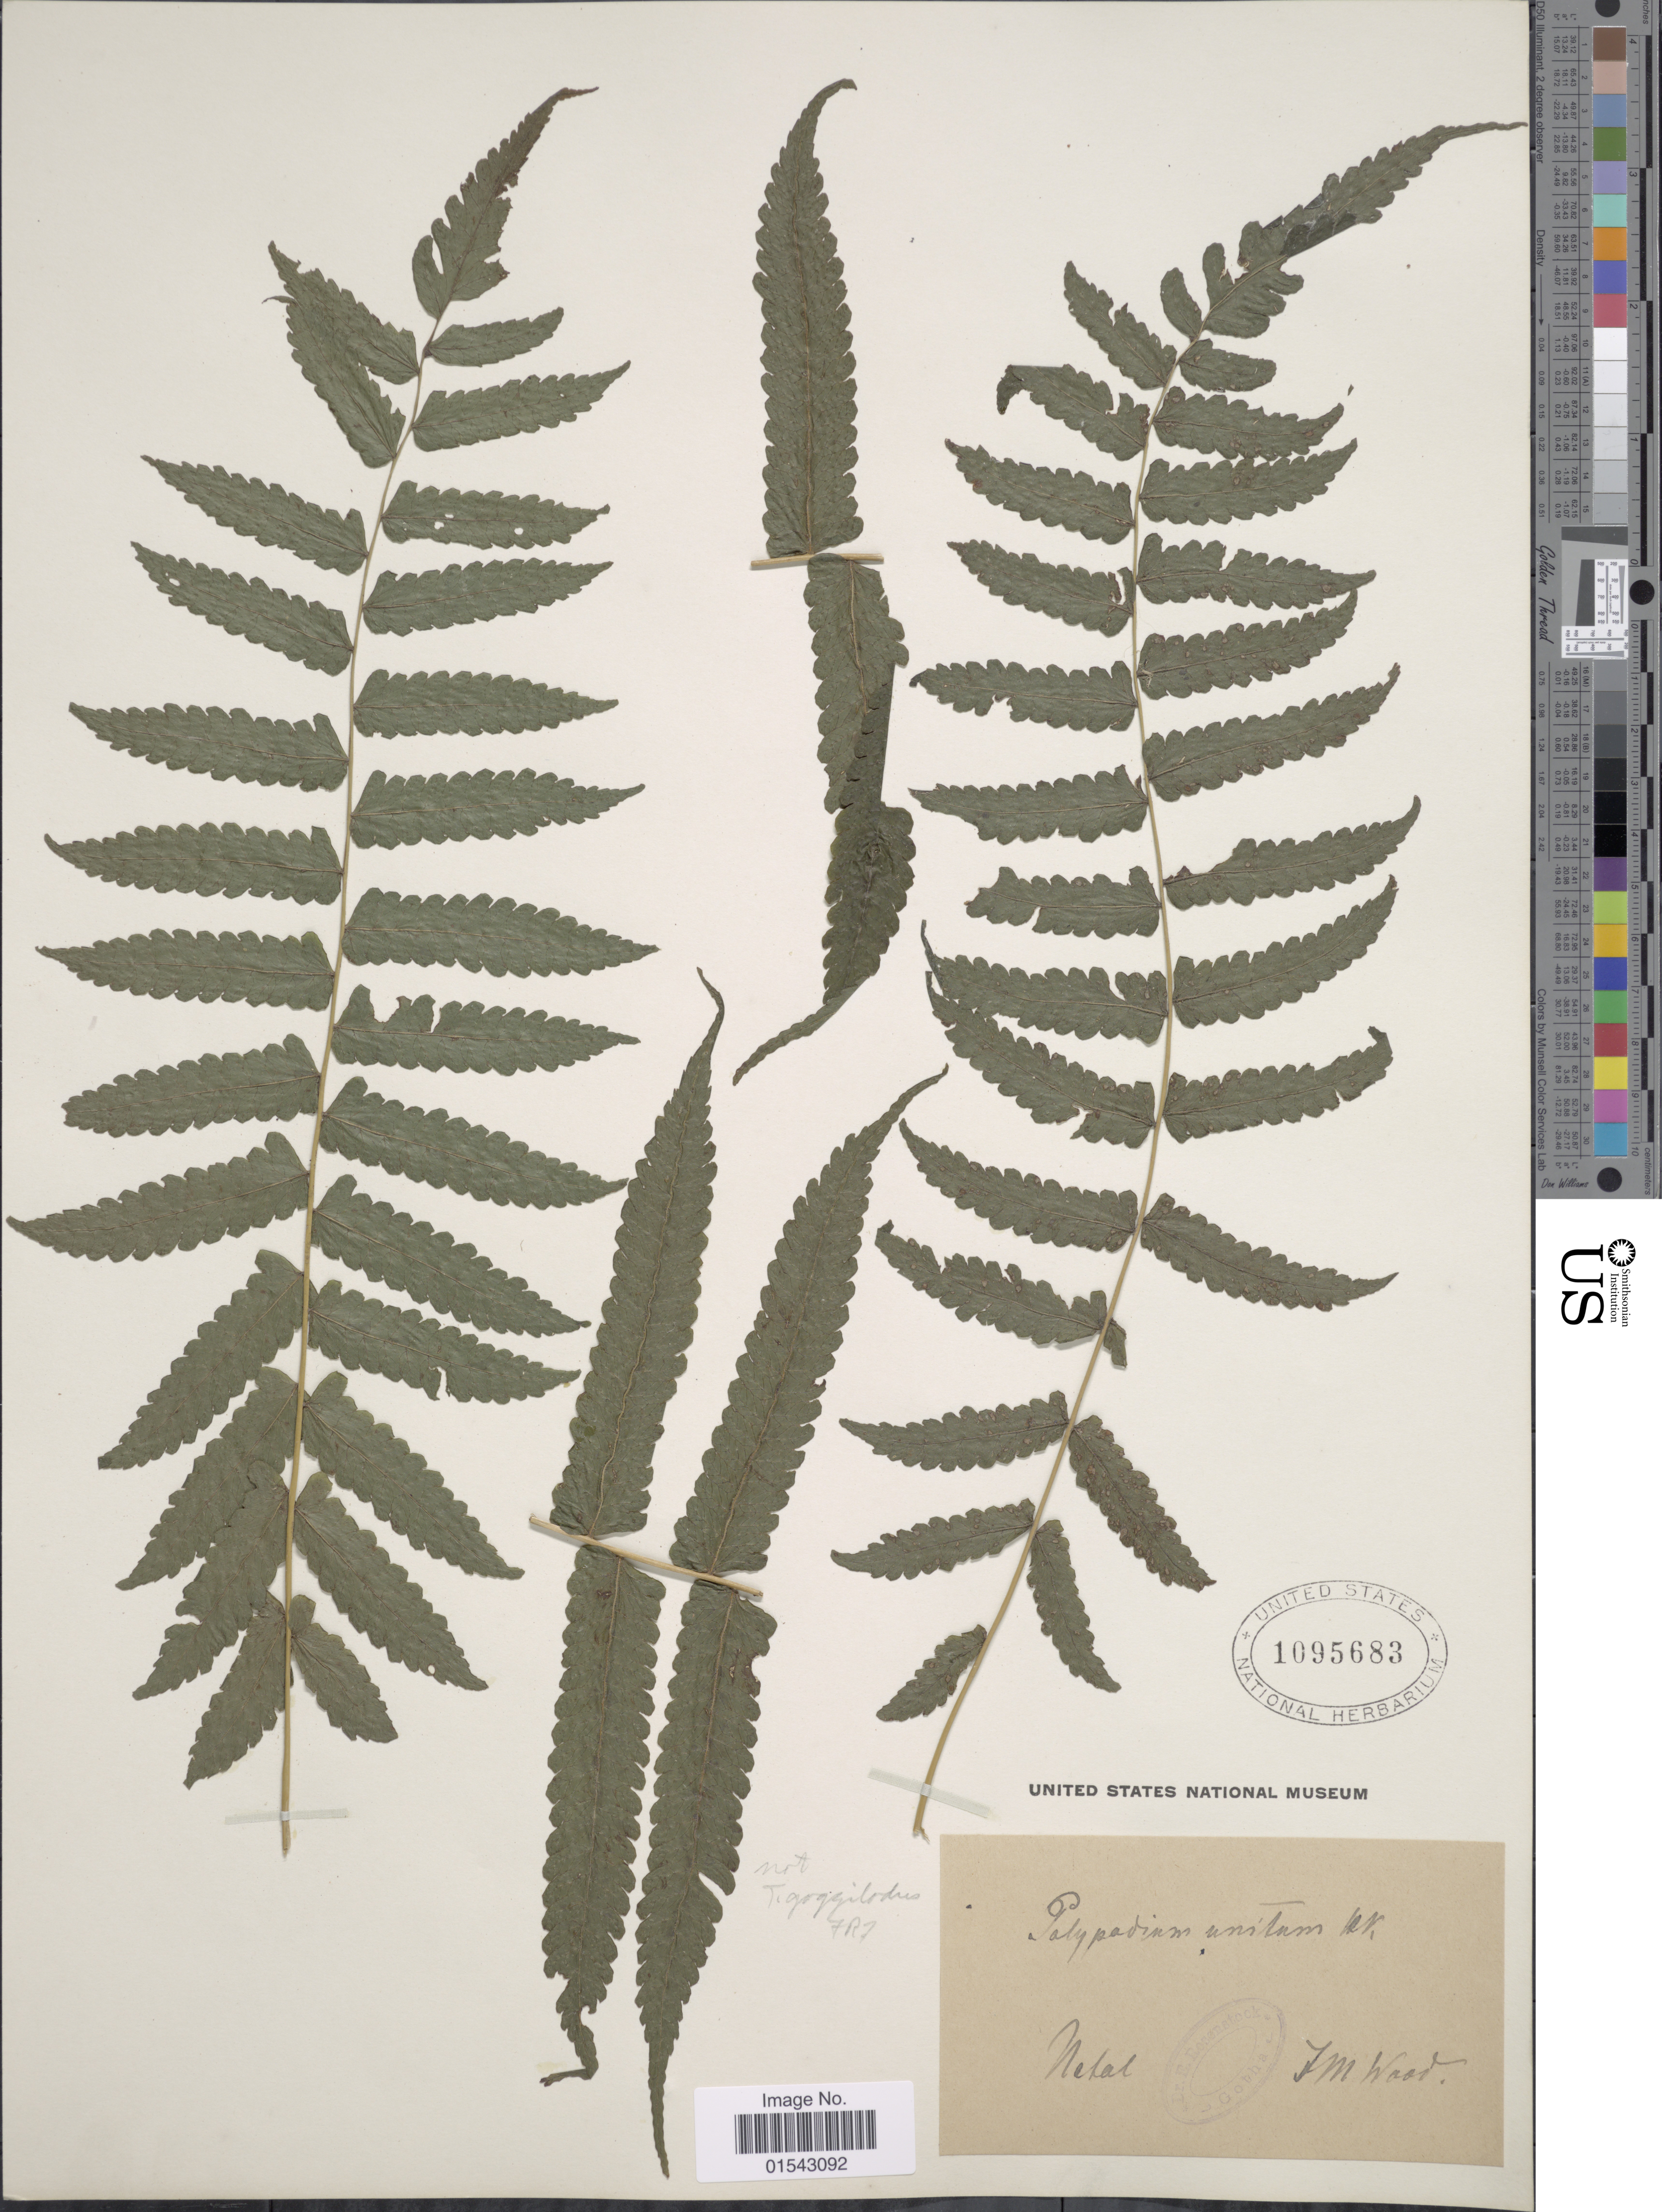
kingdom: Plantae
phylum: Tracheophyta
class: Polypodiopsida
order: Polypodiales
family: Thelypteridaceae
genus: Cyclosorus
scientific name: Cyclosorus sp.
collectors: J. M. Wood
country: South Africa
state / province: KwaZulu-Natal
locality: Natal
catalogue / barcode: US 1095683